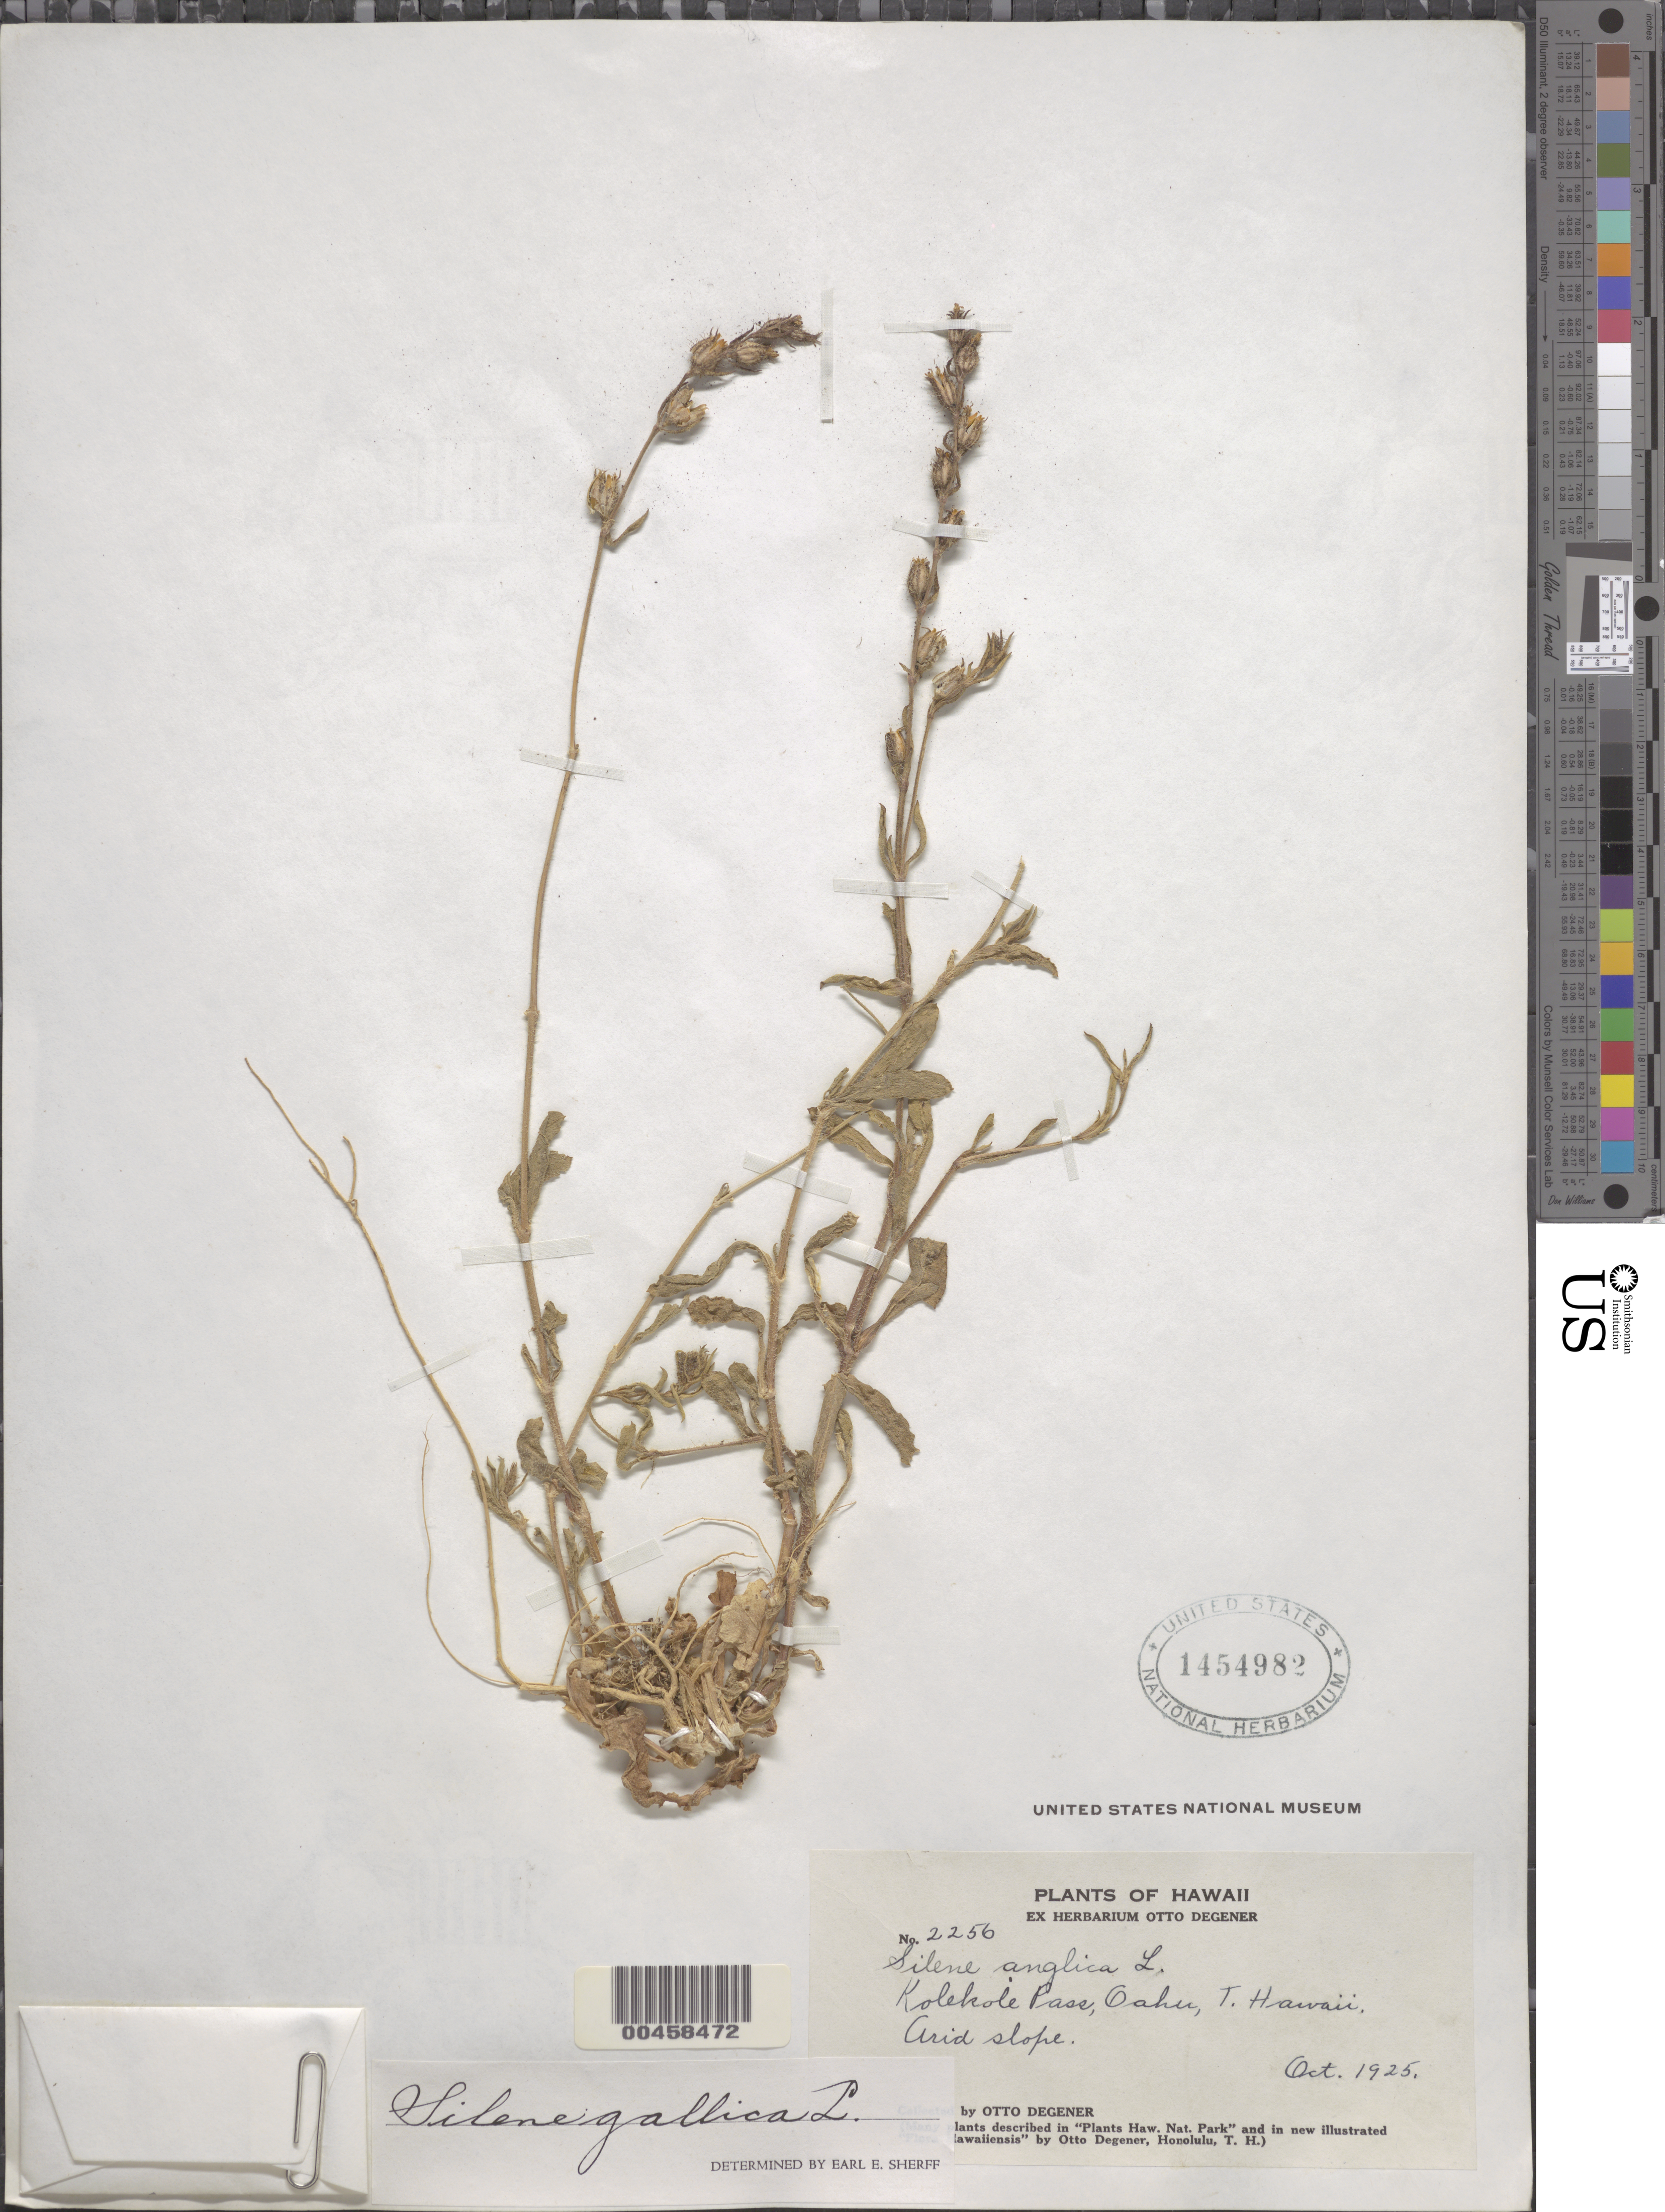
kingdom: Plantae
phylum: Tracheophyta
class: Magnoliopsida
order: Caryophyllales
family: Caryophyllaceae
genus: Silene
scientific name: Silene gallica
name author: L.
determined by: Sherff, E. E.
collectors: O. Degener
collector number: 2256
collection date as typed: Oct 1925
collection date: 1925-10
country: United States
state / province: Hawaii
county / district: Honolulu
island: Oahu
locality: Kolekole Pass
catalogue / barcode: US 1454982